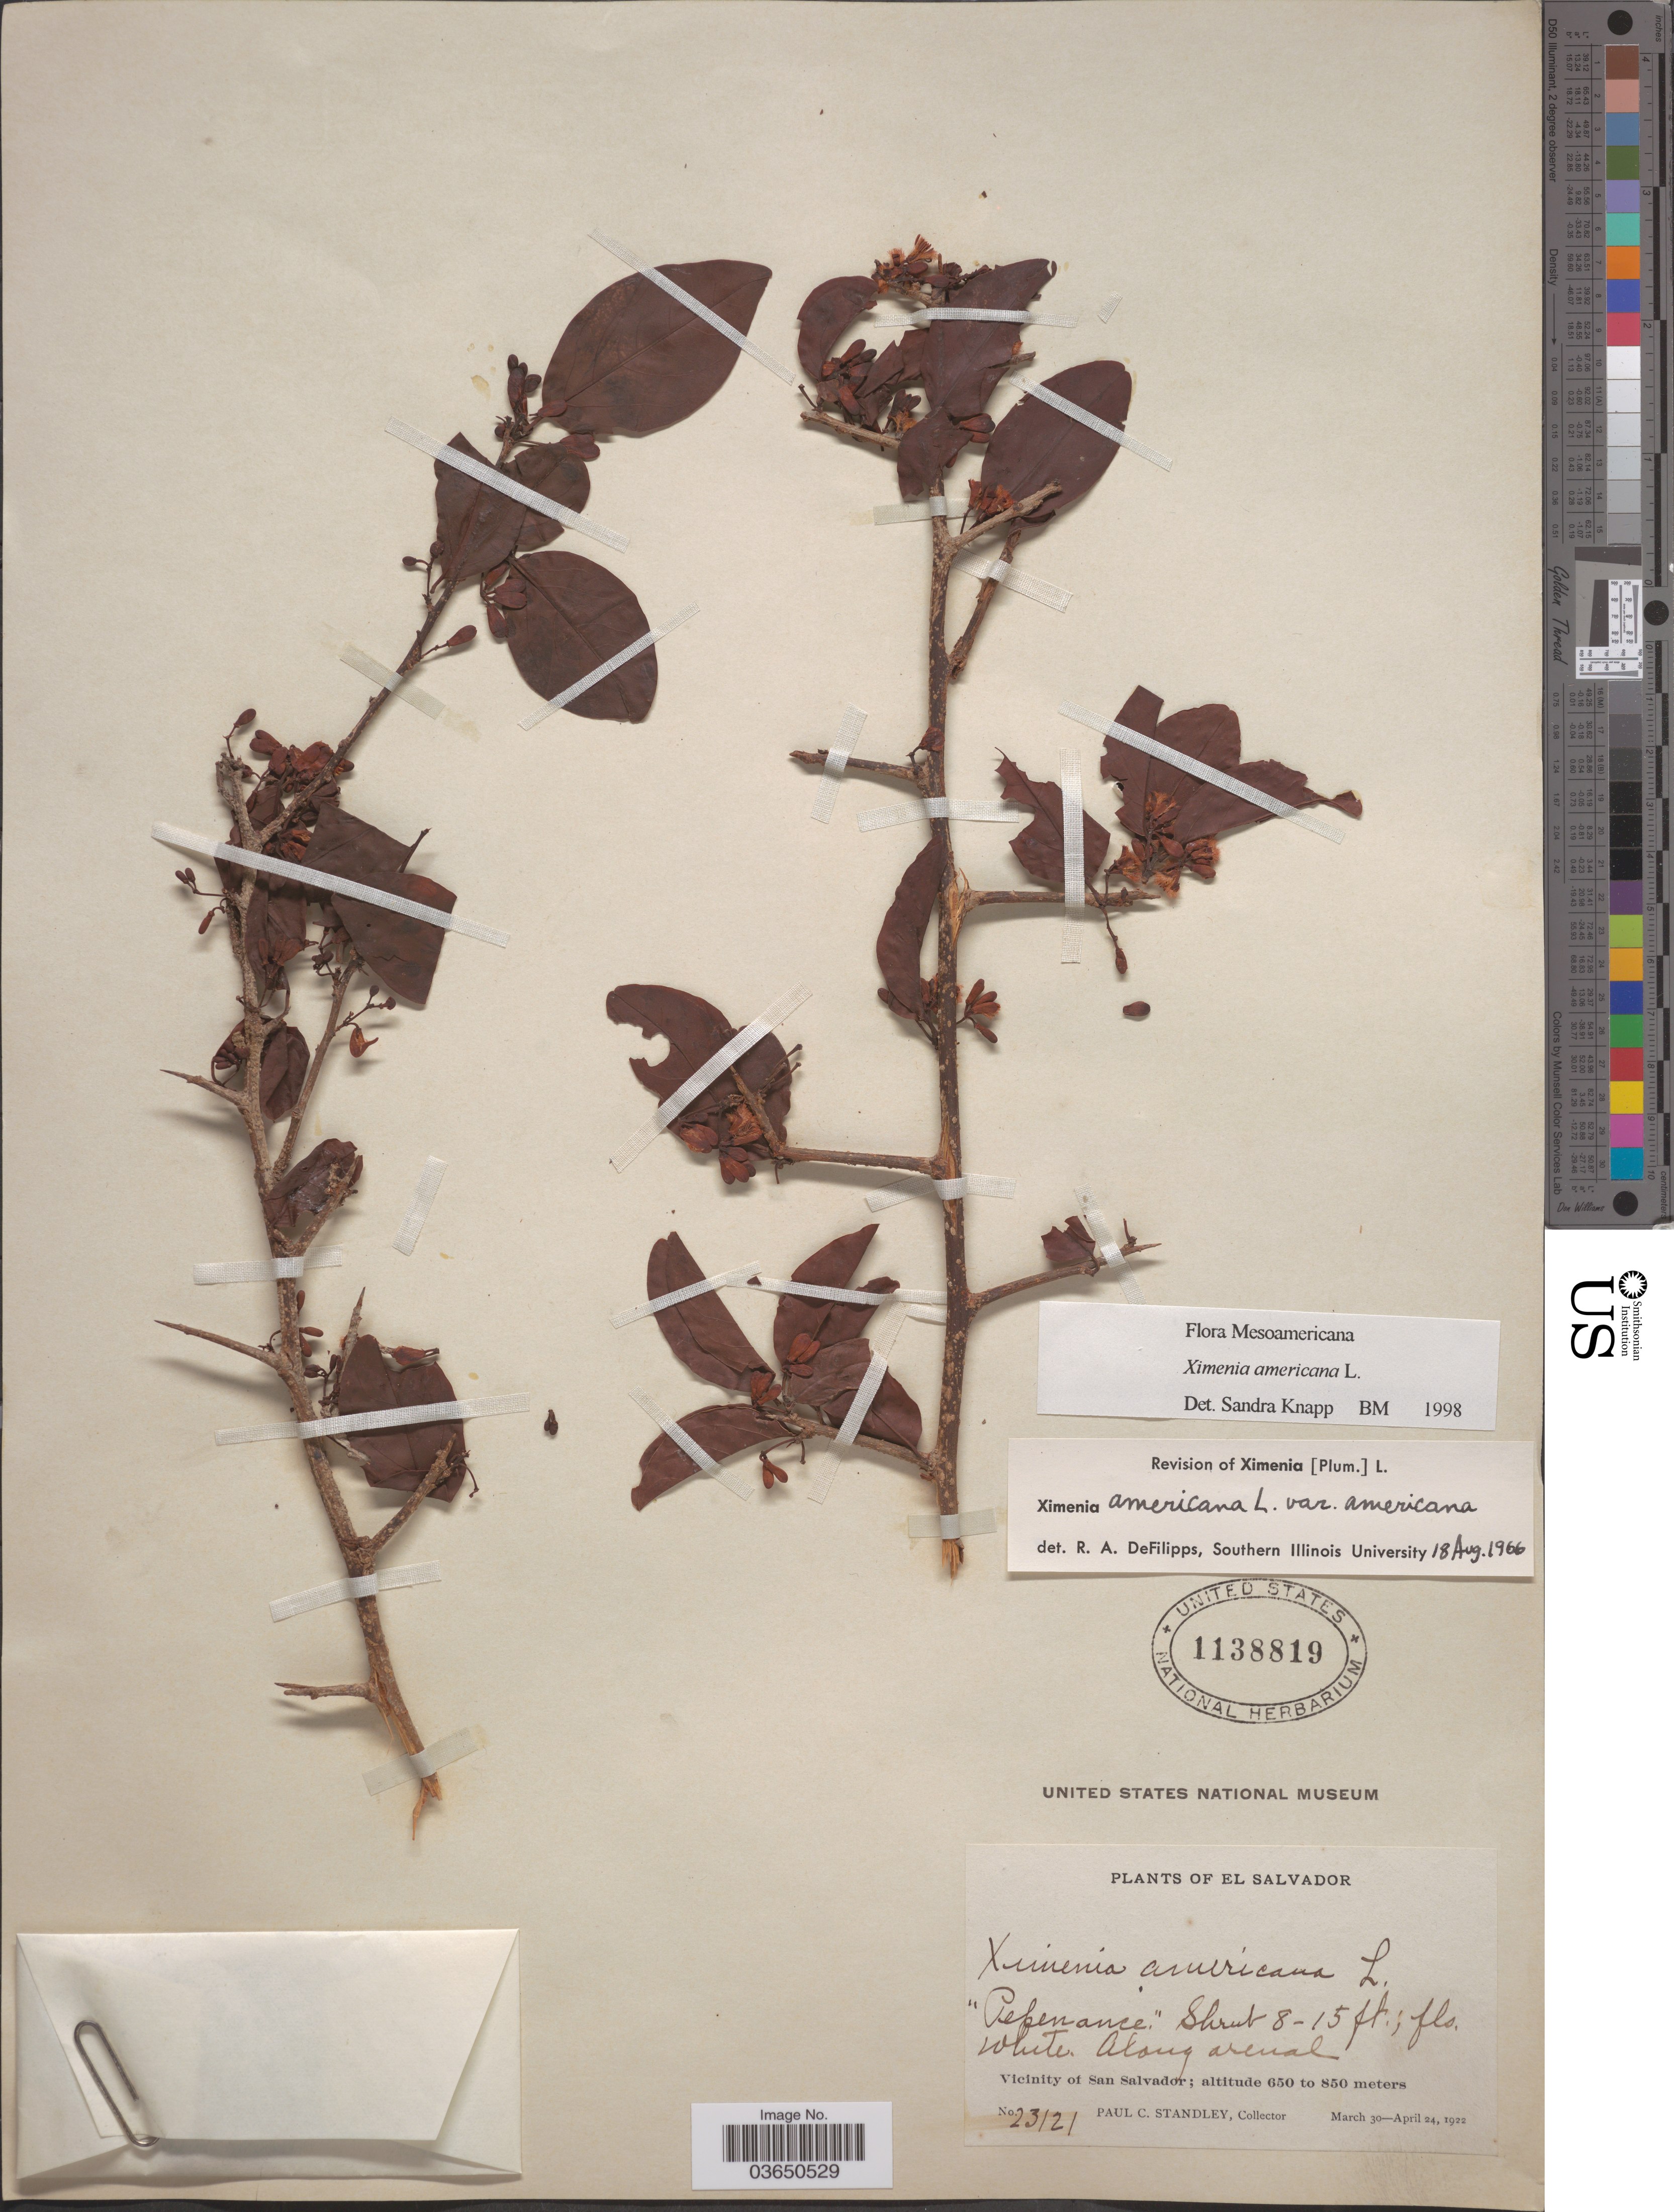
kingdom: Plantae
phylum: Tracheophyta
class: Magnoliopsida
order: Santalales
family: Ximeniaceae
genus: Ximenia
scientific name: Ximenia americana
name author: L.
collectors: P. C. Standley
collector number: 23121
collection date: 1922-03-30/1922-04-24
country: El Salvador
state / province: San Salvador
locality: Along arenal. Vicinity of San Salvador.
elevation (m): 650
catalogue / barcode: US 1138819